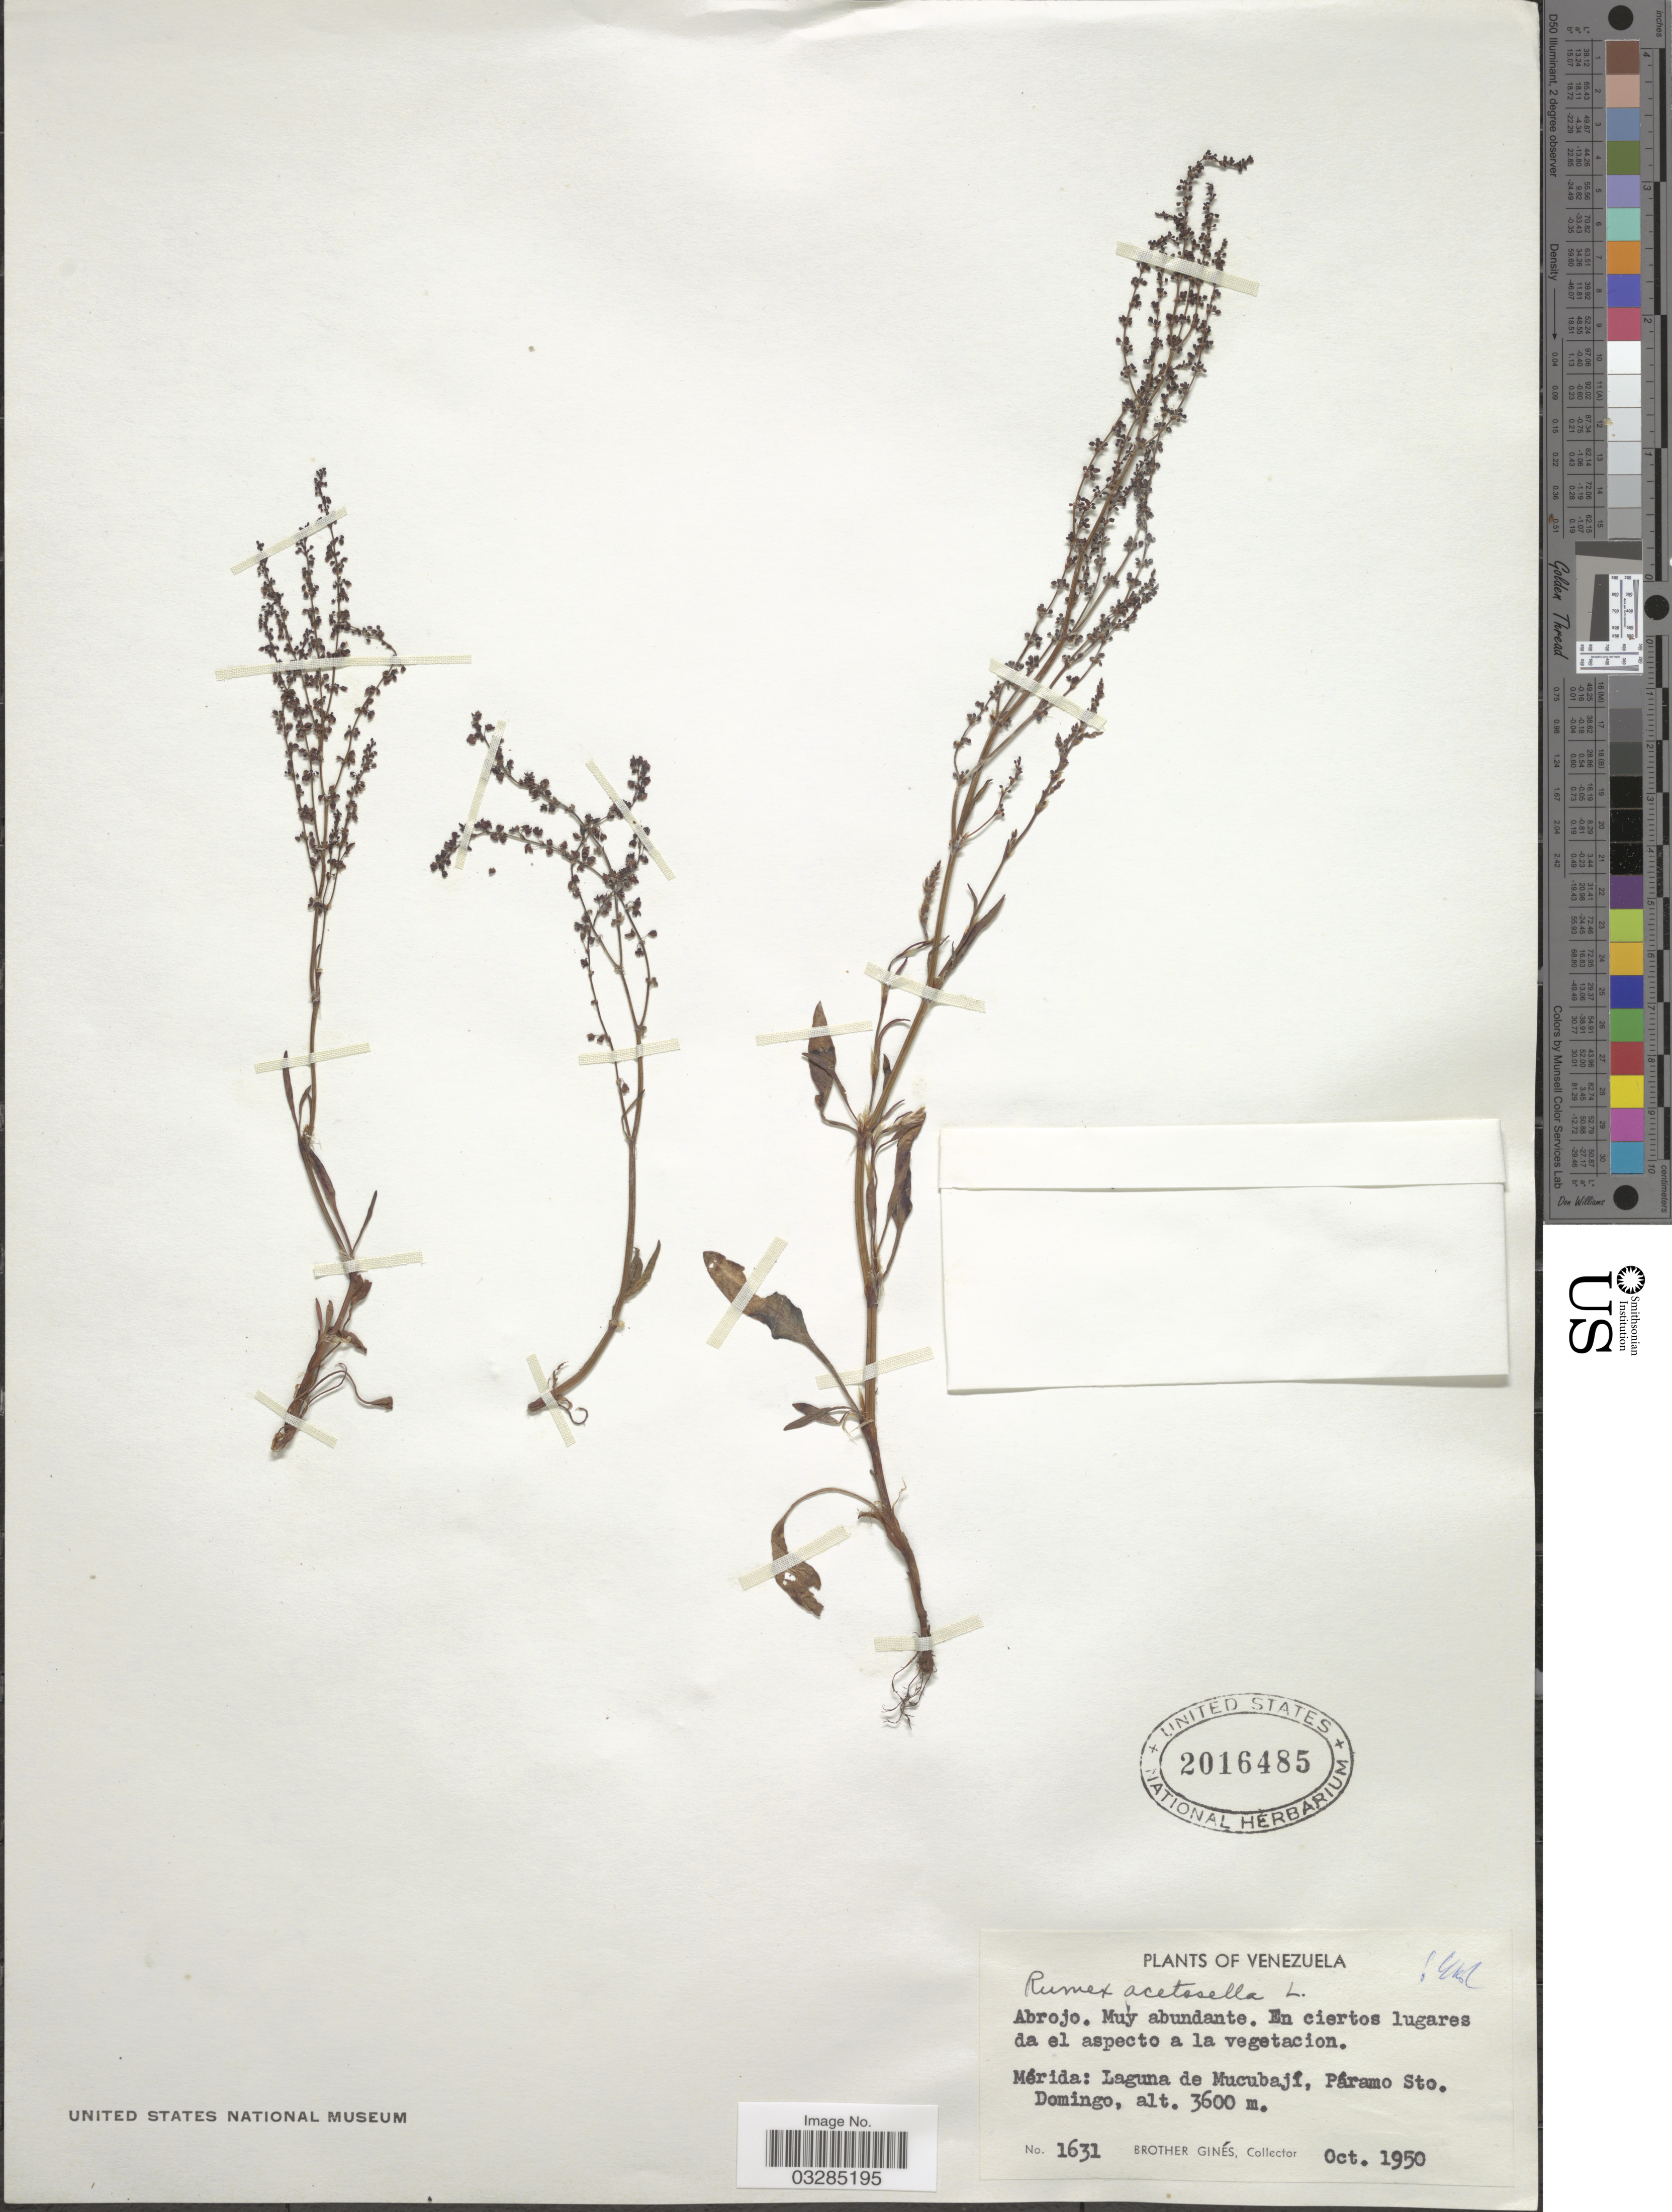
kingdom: Plantae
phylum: Tracheophyta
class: Magnoliopsida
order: Caryophyllales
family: Polygonaceae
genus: Rumex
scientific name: Rumex acetosella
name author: L.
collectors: Bro. Gines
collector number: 1631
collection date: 1950-10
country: Venezuela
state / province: Mérida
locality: Laguna de Mucubají, Páramo Sto. Domingo.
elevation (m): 3600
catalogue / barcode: US 2016485